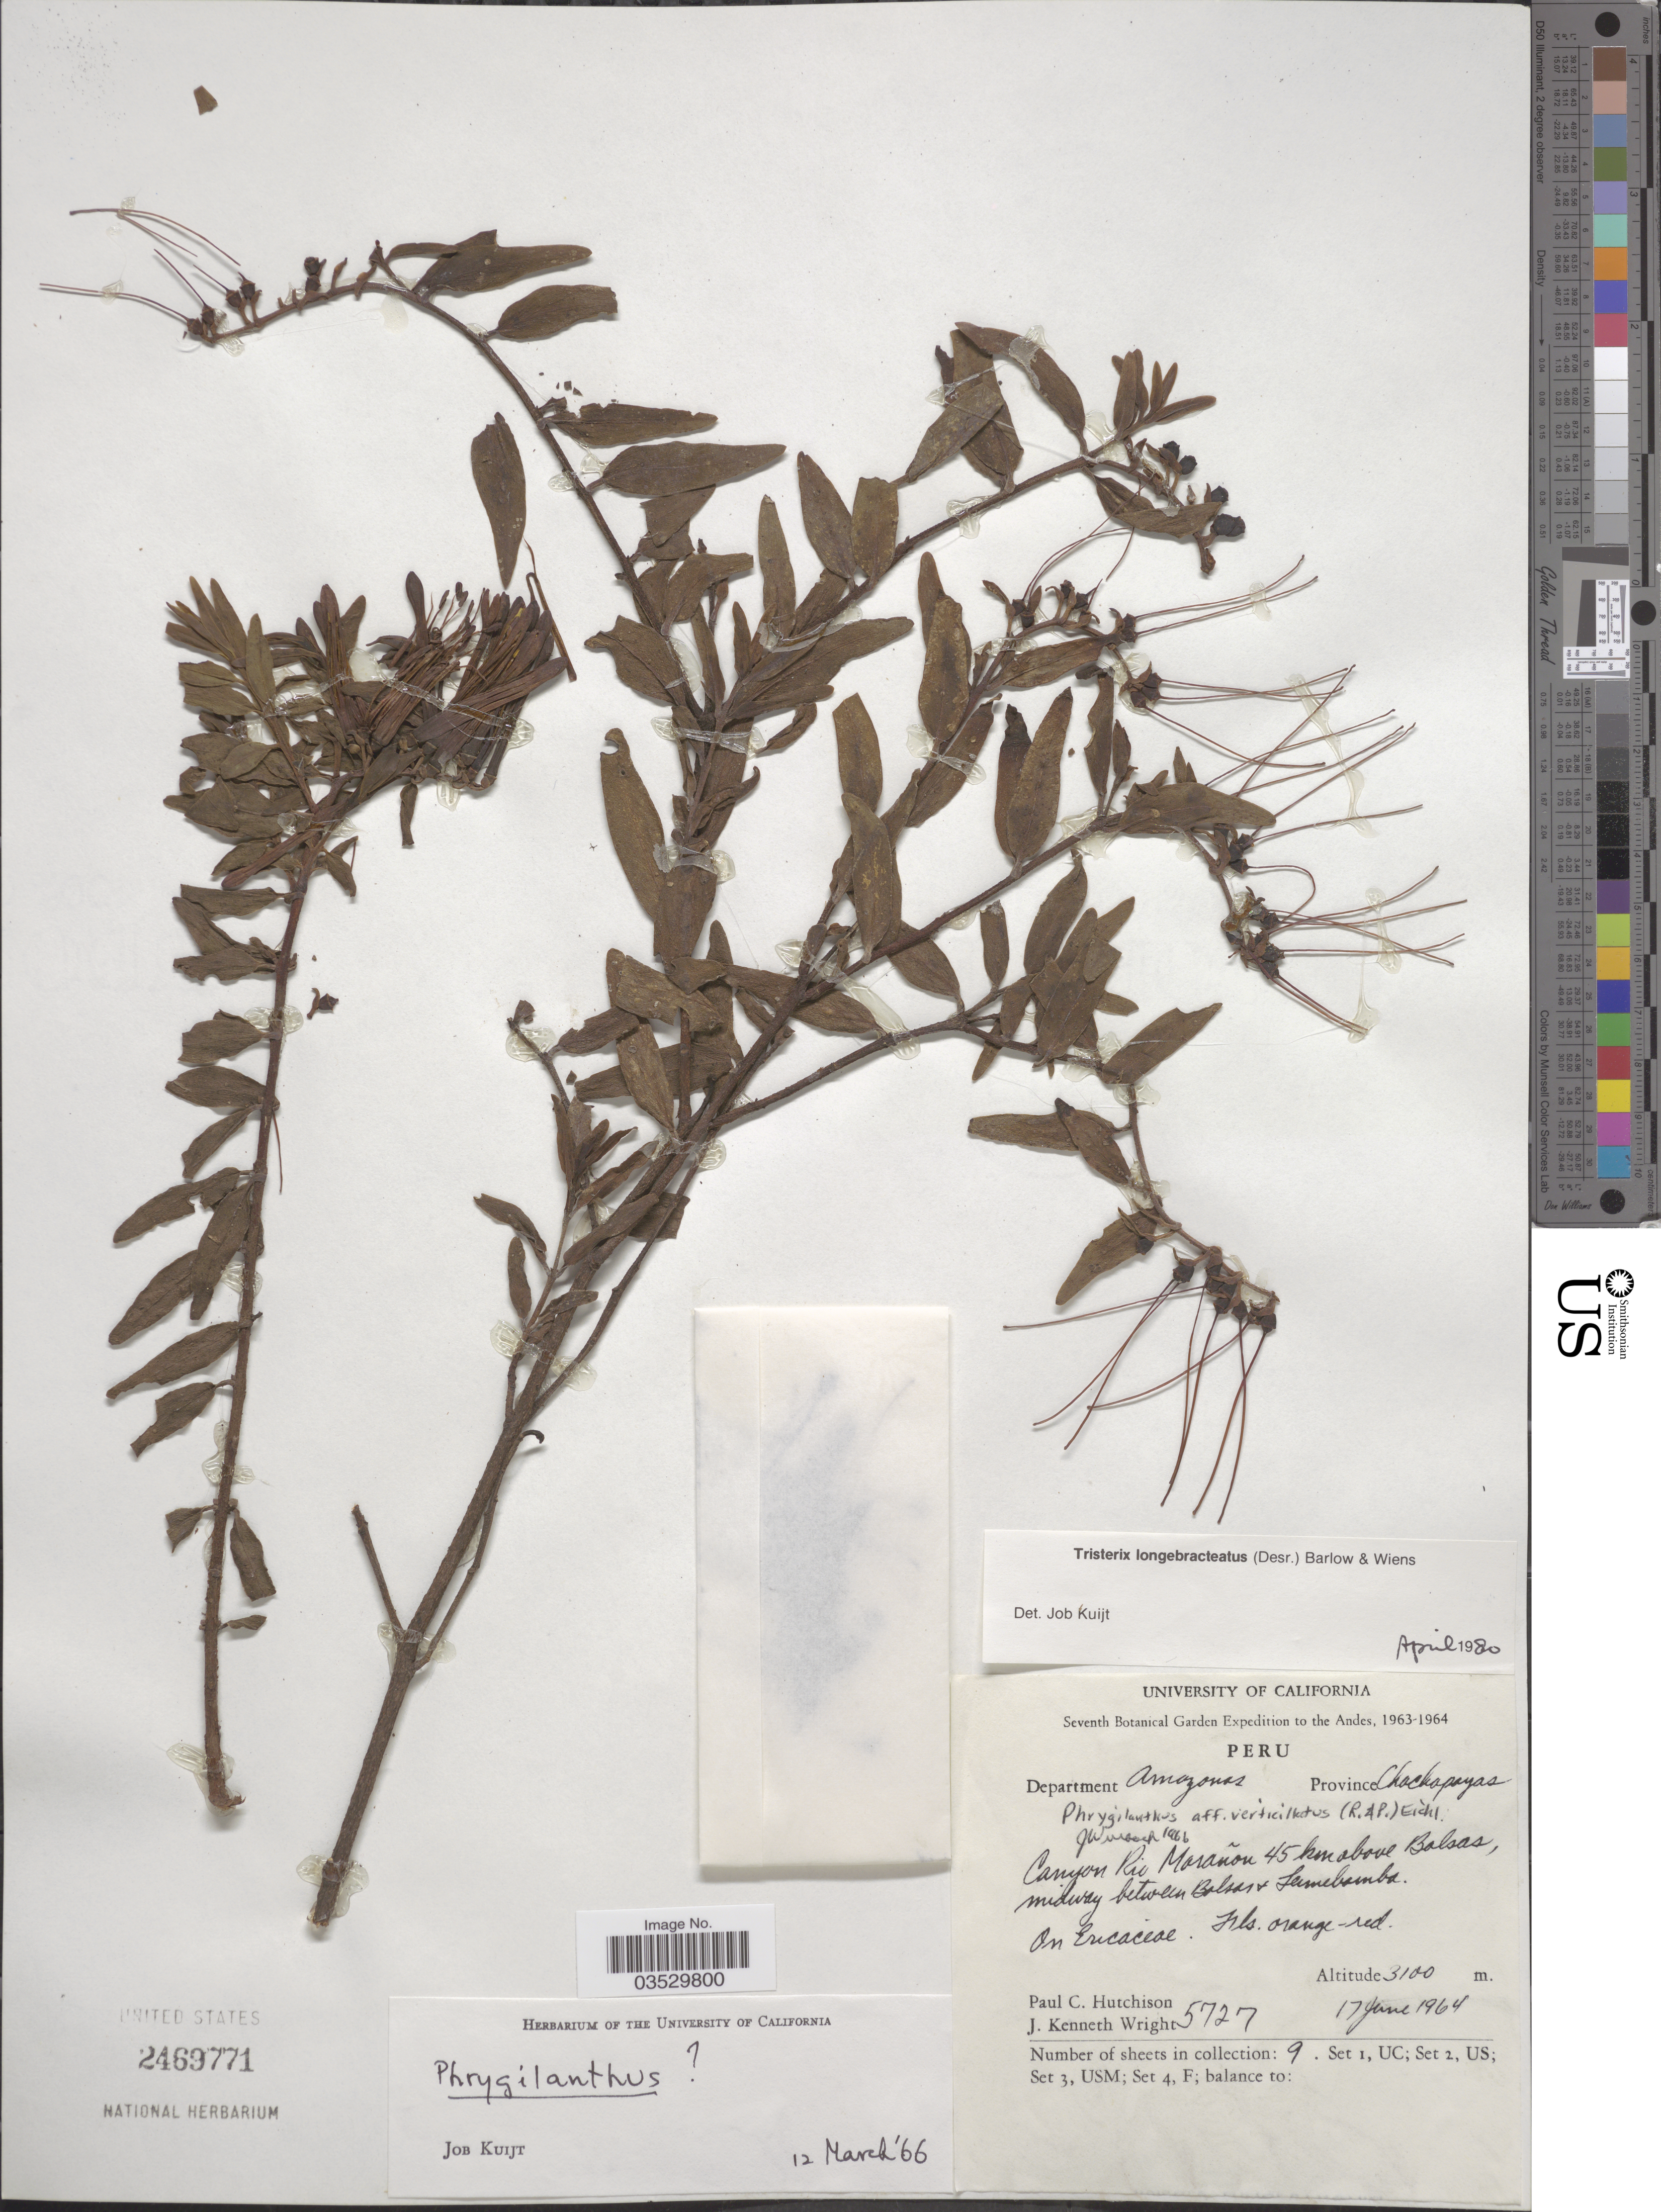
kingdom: Plantae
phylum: Tracheophyta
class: Magnoliopsida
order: Santalales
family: Loranthaceae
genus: Tristerix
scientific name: Tristerix longebracteatus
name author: (Desr.) Bart. & Wiens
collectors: P. C. Hutchison & J. K. Wright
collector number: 5727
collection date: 1964-06-17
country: Peru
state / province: Amazonas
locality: Andes. Department Amazonas. Province Chachapoyas. Canyon Rio Marañon 45 km above Balsas, midway between Balsas & Leimebamba.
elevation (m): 3100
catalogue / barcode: US 2469771